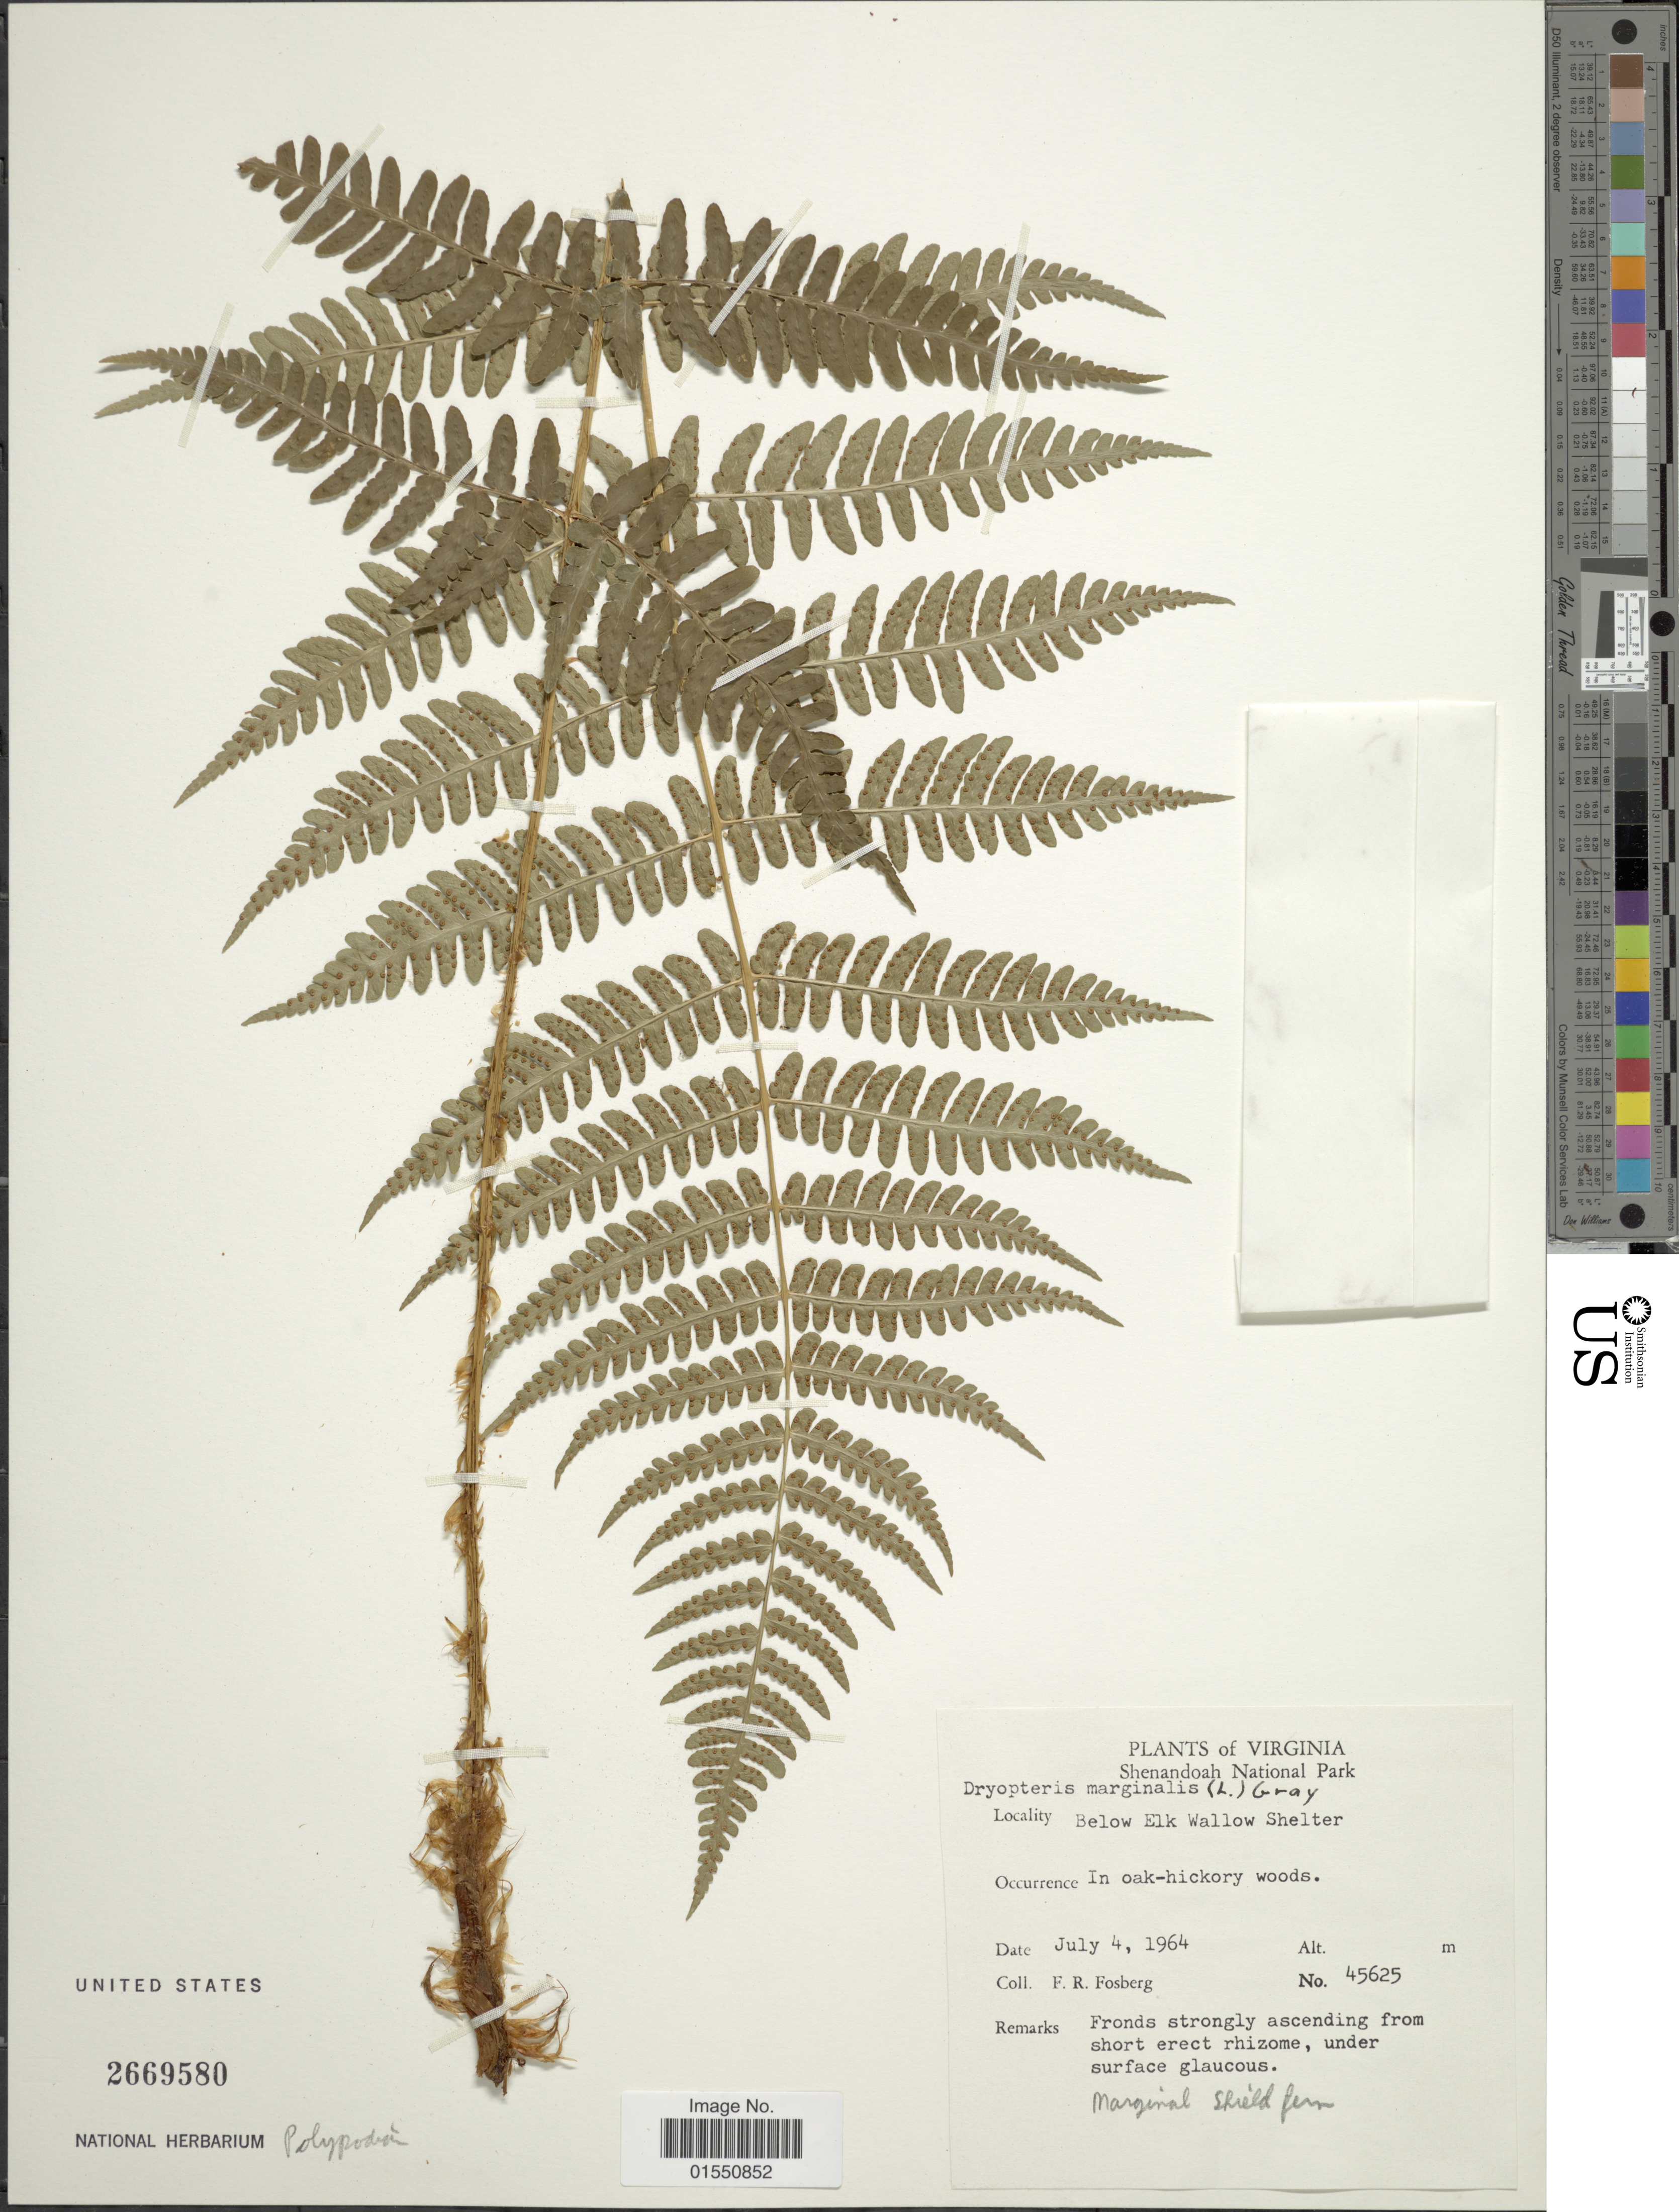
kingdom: Plantae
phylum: Tracheophyta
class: Polypodiopsida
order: Polypodiales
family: Dryopteridaceae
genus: Dryopteris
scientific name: Dryopteris marginalis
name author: (L.) A. Gray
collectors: F. R. Fosberg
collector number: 45625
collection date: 1964-07-04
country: United States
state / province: Virginia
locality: Shenandoah National Park. Below Elk Wallow Shelter. In oak-hickory woods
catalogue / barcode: US 2669580